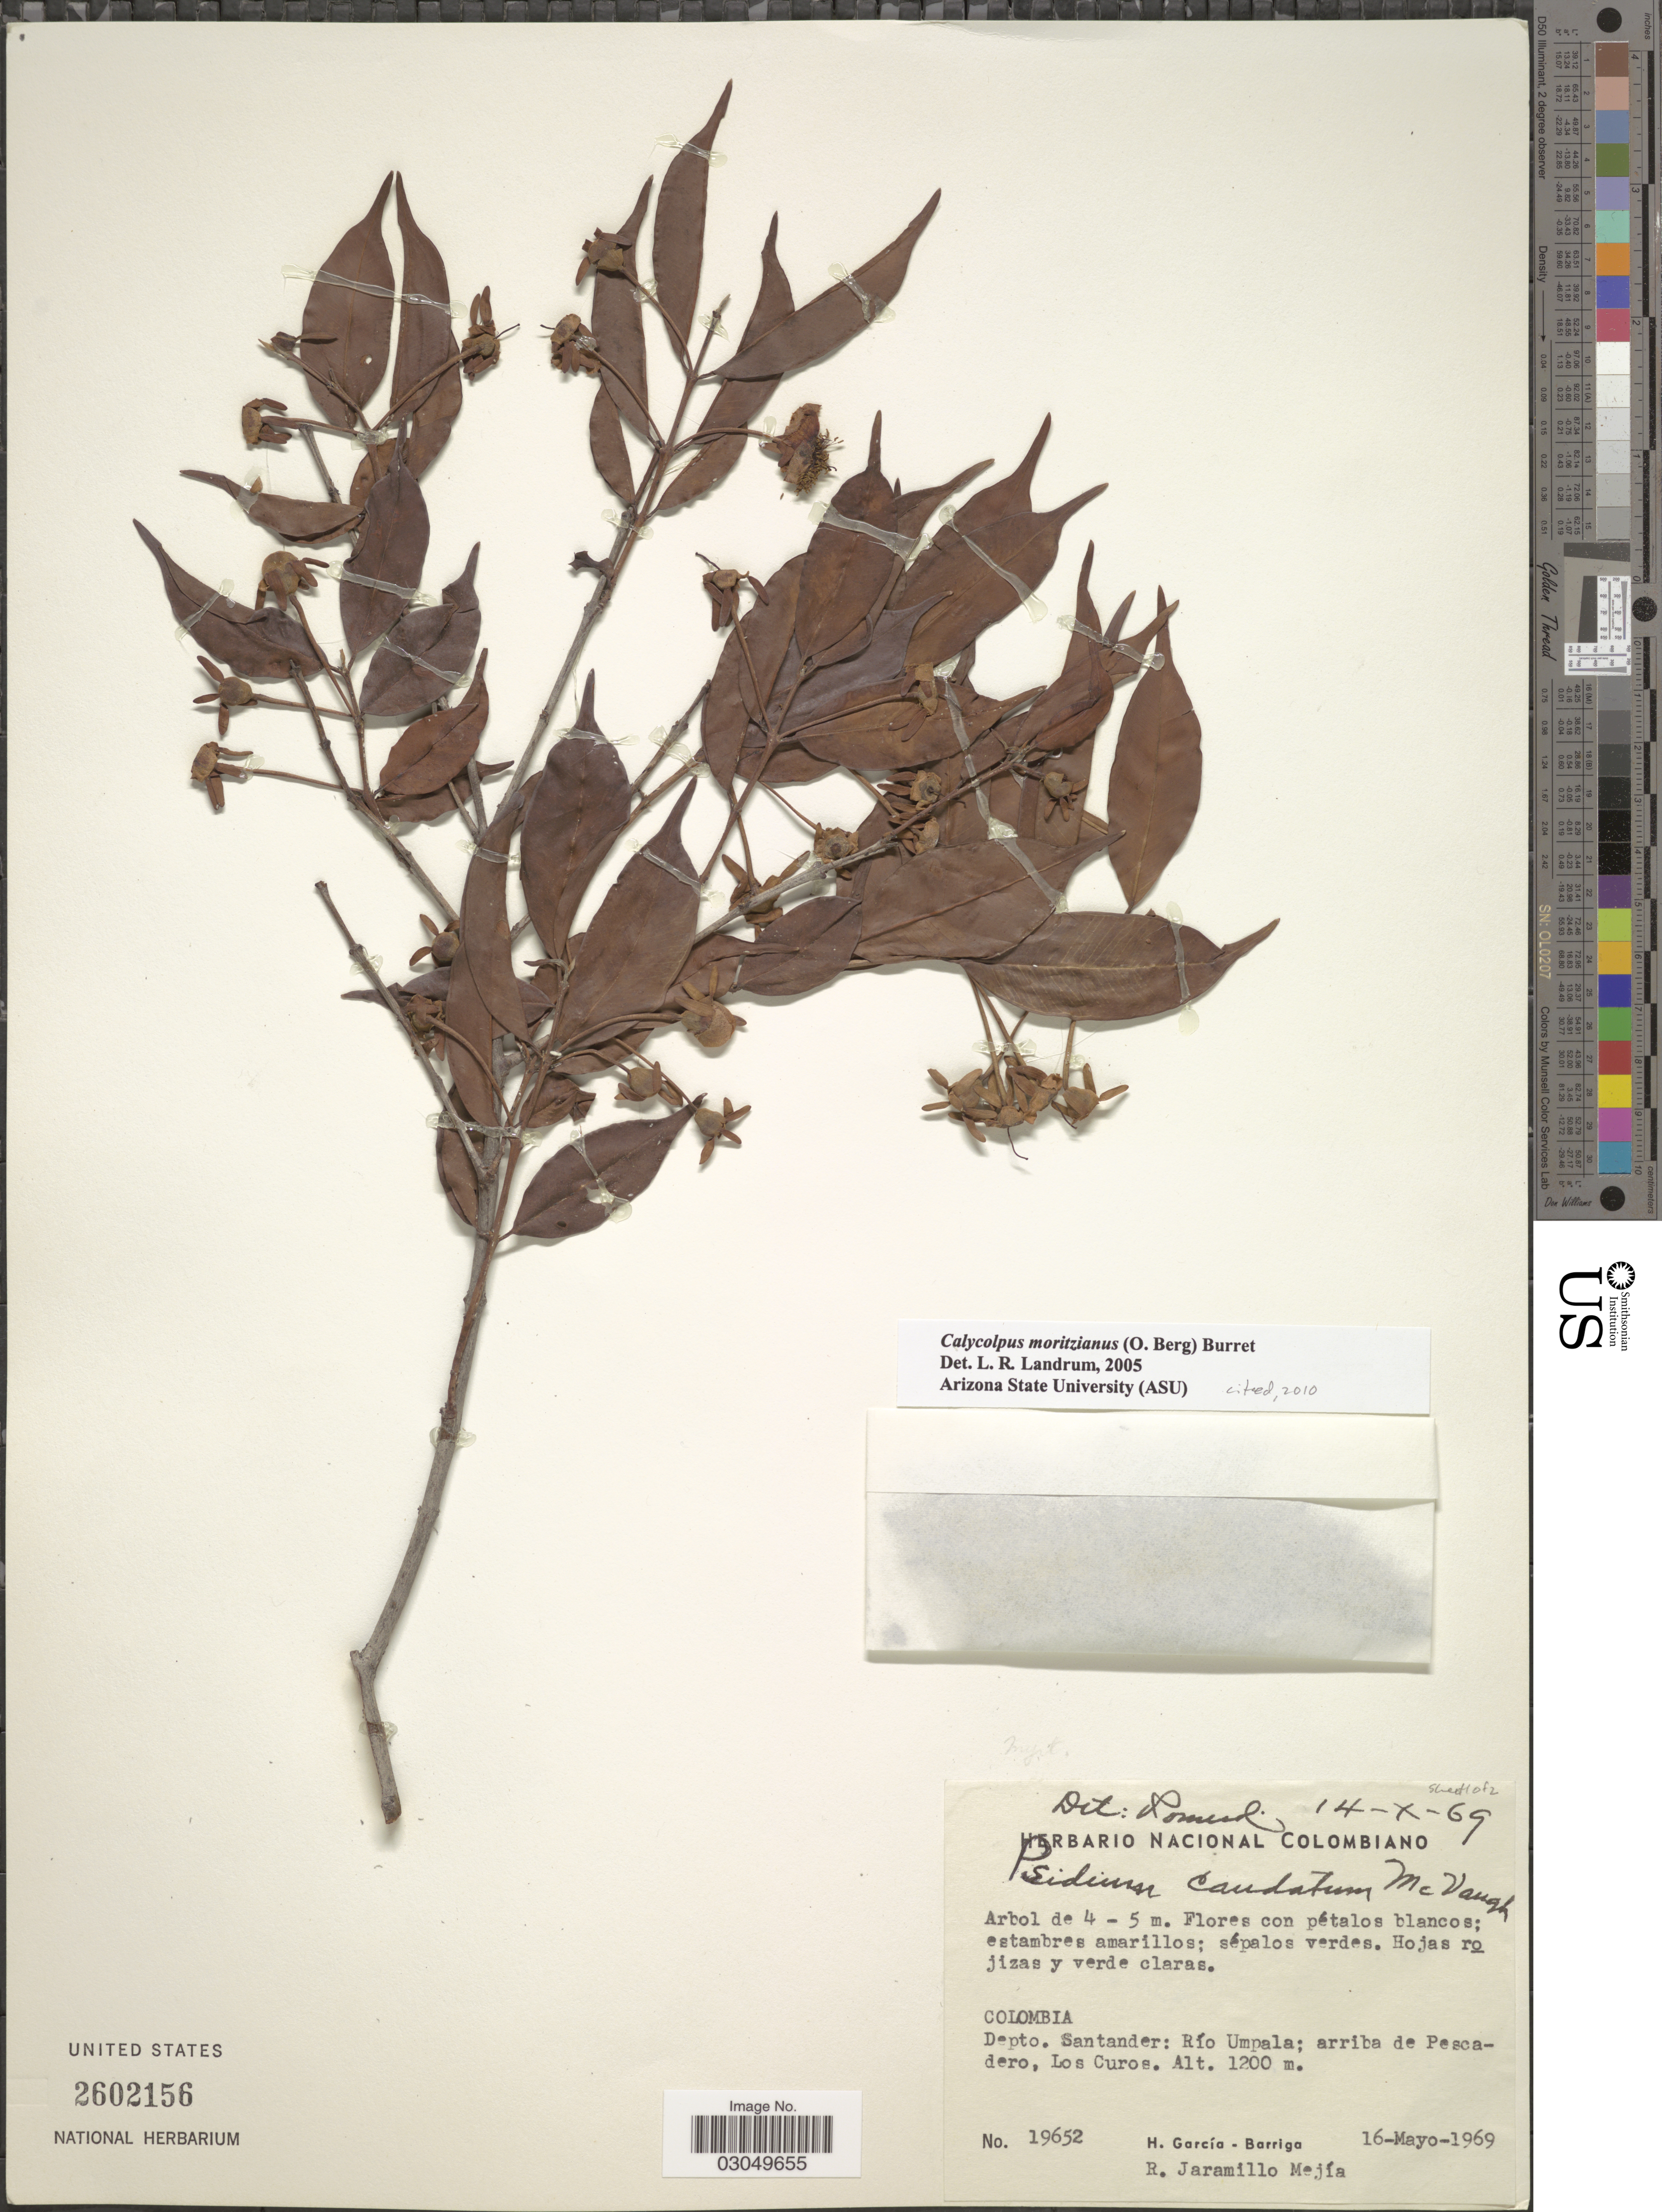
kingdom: Plantae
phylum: Tracheophyta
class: Magnoliopsida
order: Myrtales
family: Myrtaceae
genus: Calycolpus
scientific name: Calycolpus moritzianus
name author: (O. Berg) Burret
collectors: H. García Barriga & R. Jaramillo M.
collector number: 19652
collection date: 1969-05-16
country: Colombia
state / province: Santander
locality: Depto. Santander: Río Umpala; arriba de Pescadero, Los Curos.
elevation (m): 1200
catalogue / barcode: US 2602156